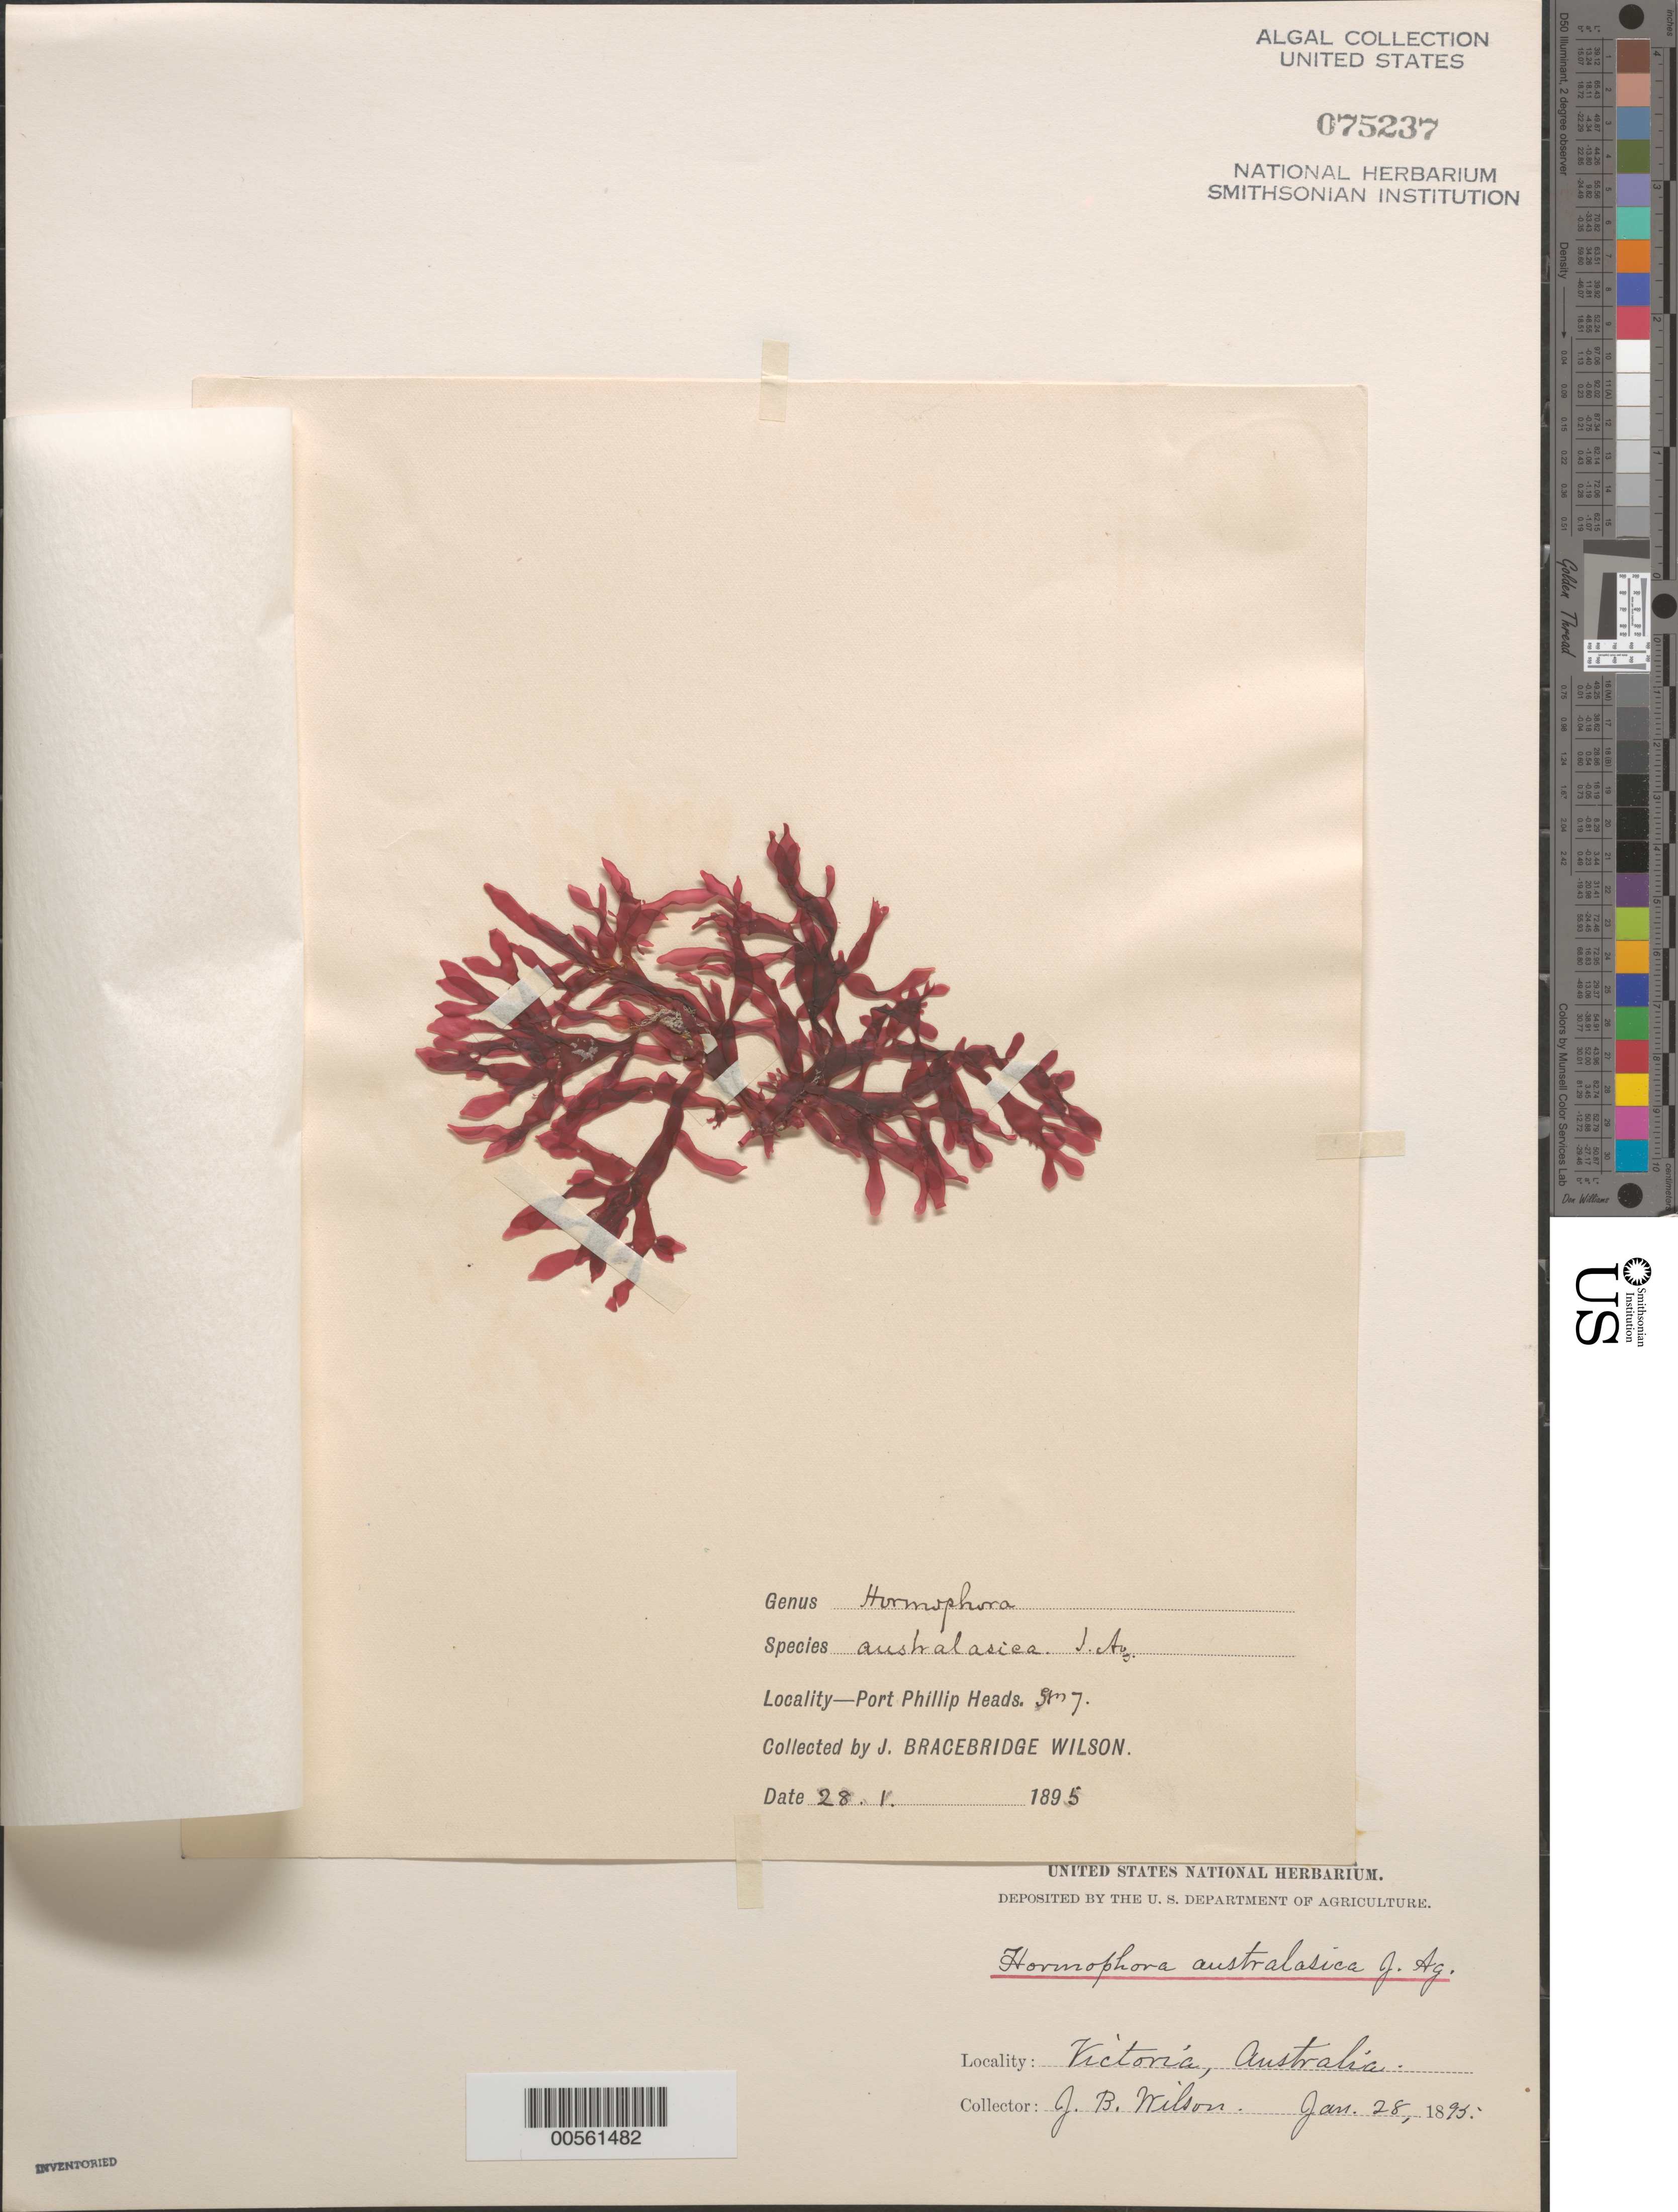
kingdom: Plantae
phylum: Rhodophyta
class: Florideophyceae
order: Gigartinales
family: Kallymeniaceae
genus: Hormophora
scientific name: Hormophora australasica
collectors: J. B. Wilson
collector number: Station 7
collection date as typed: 28 Jan 1895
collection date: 1895-01-28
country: Australia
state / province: Victoria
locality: Port Phillip Heads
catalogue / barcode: US 75237